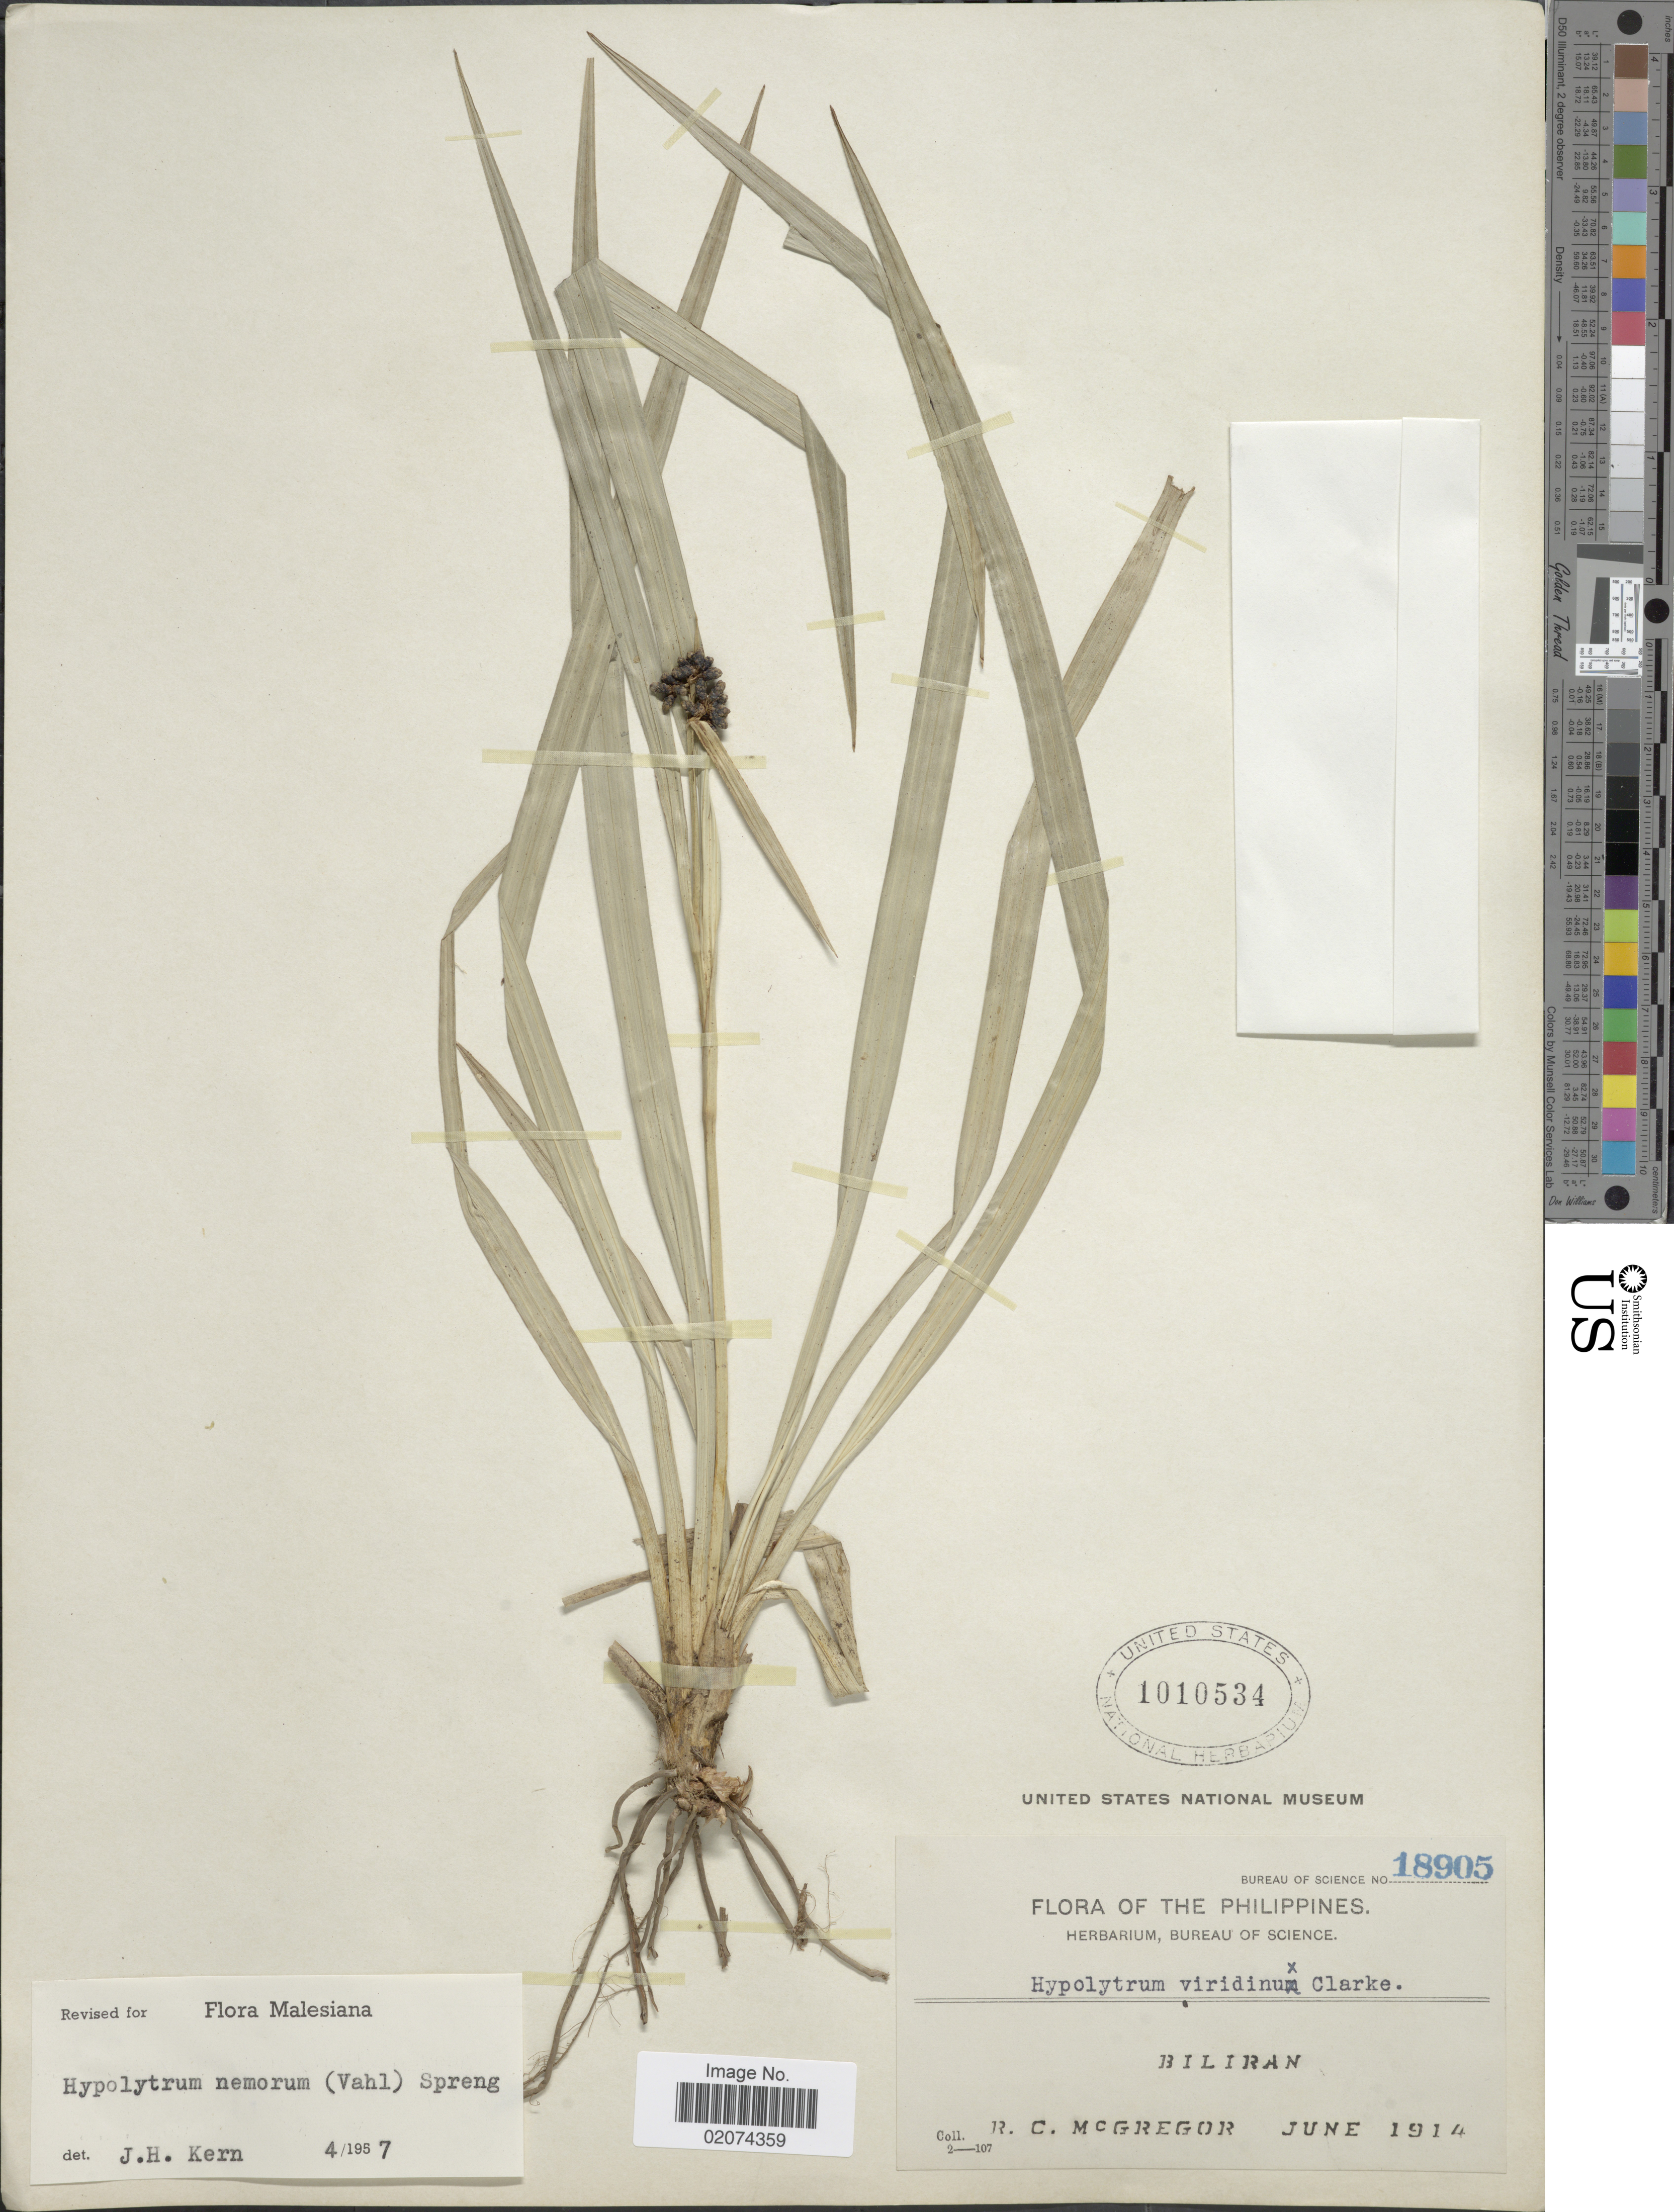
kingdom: Plantae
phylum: Tracheophyta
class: Liliopsida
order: Poales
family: Cyperaceae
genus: Hypolytrum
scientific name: Hypolytrum nemorum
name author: (Vahl) Spreng.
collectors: R. C. McGregor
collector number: Bureau of Science18905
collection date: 1914-06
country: Philippines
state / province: Eastern Visayas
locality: Biliran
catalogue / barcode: US 1010534